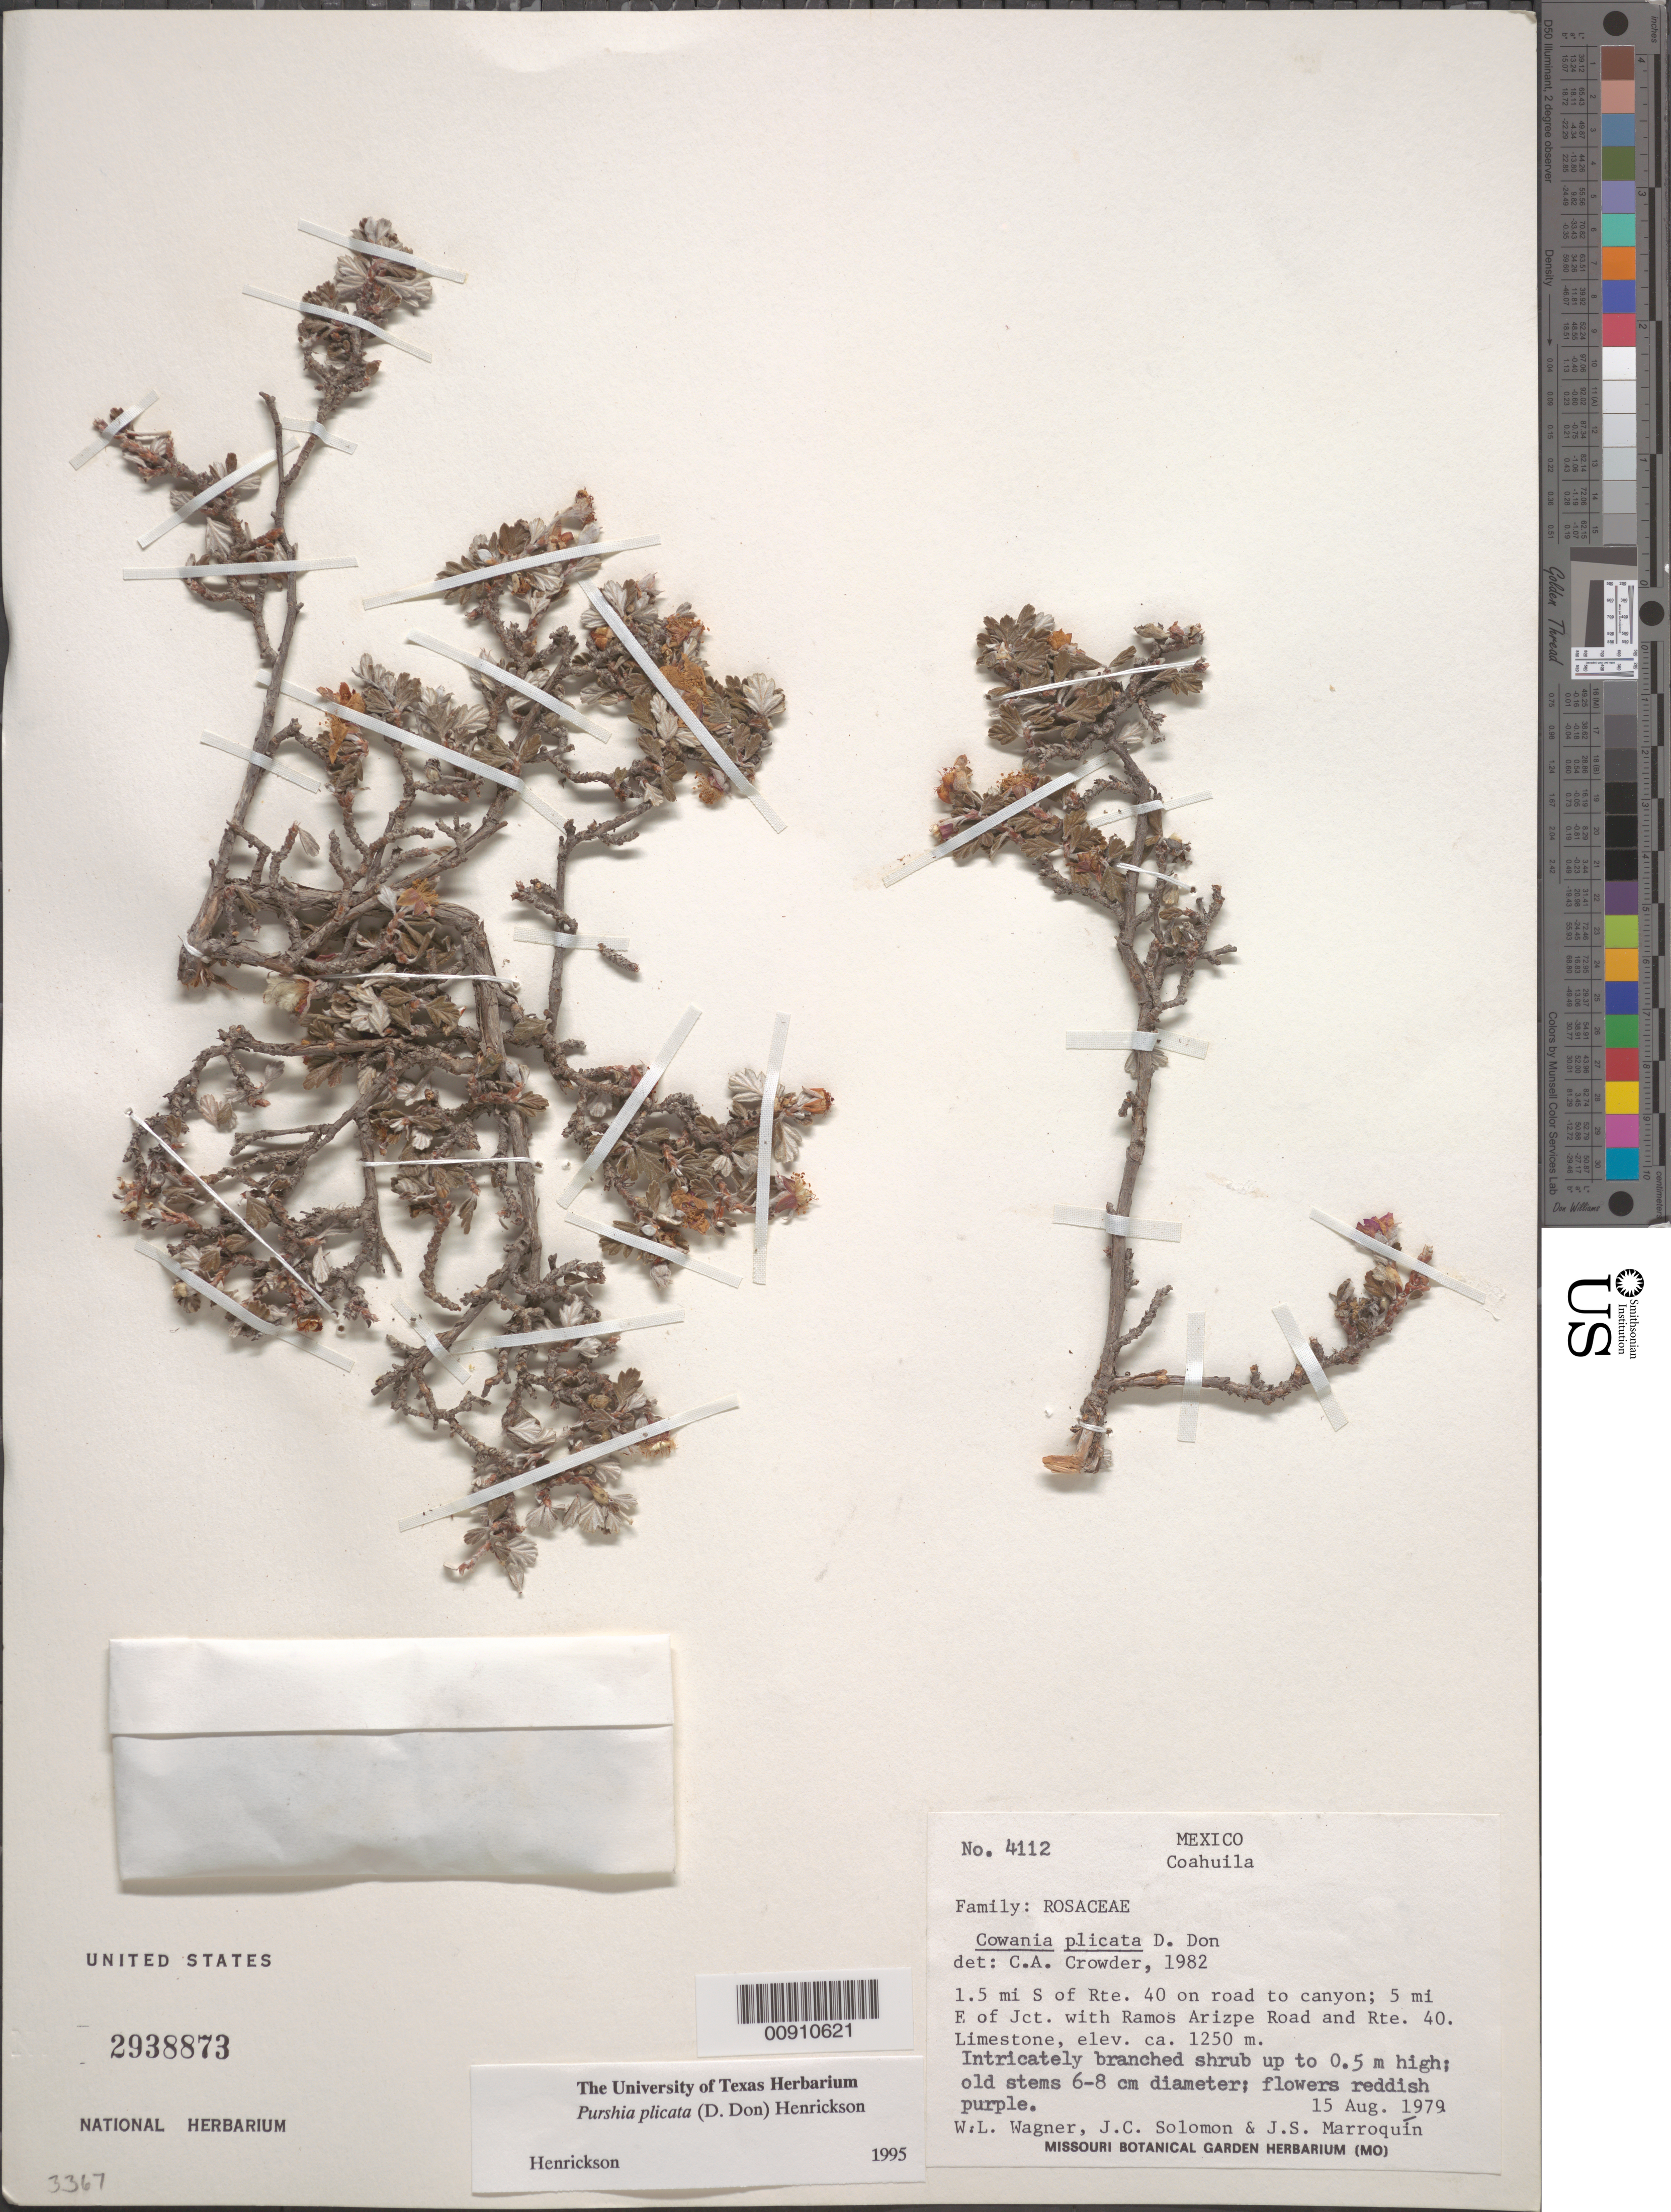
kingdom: Plantae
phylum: Tracheophyta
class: Magnoliopsida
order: Rosales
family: Rosaceae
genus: Purshia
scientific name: Purshia plicata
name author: (D. Don) Henrickson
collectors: W. L. Wagner, J. C. Solomon & J. Marroquin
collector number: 4112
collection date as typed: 15 Aug 1979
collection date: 1979-08-15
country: Mexico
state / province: Coahuila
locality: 1.5 mi. S of Rte. 40 on road to canyon; 5 mi. E of Jct. with Ramos Arizpe Road and Rte. 40.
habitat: Limestone.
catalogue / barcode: US 2938873